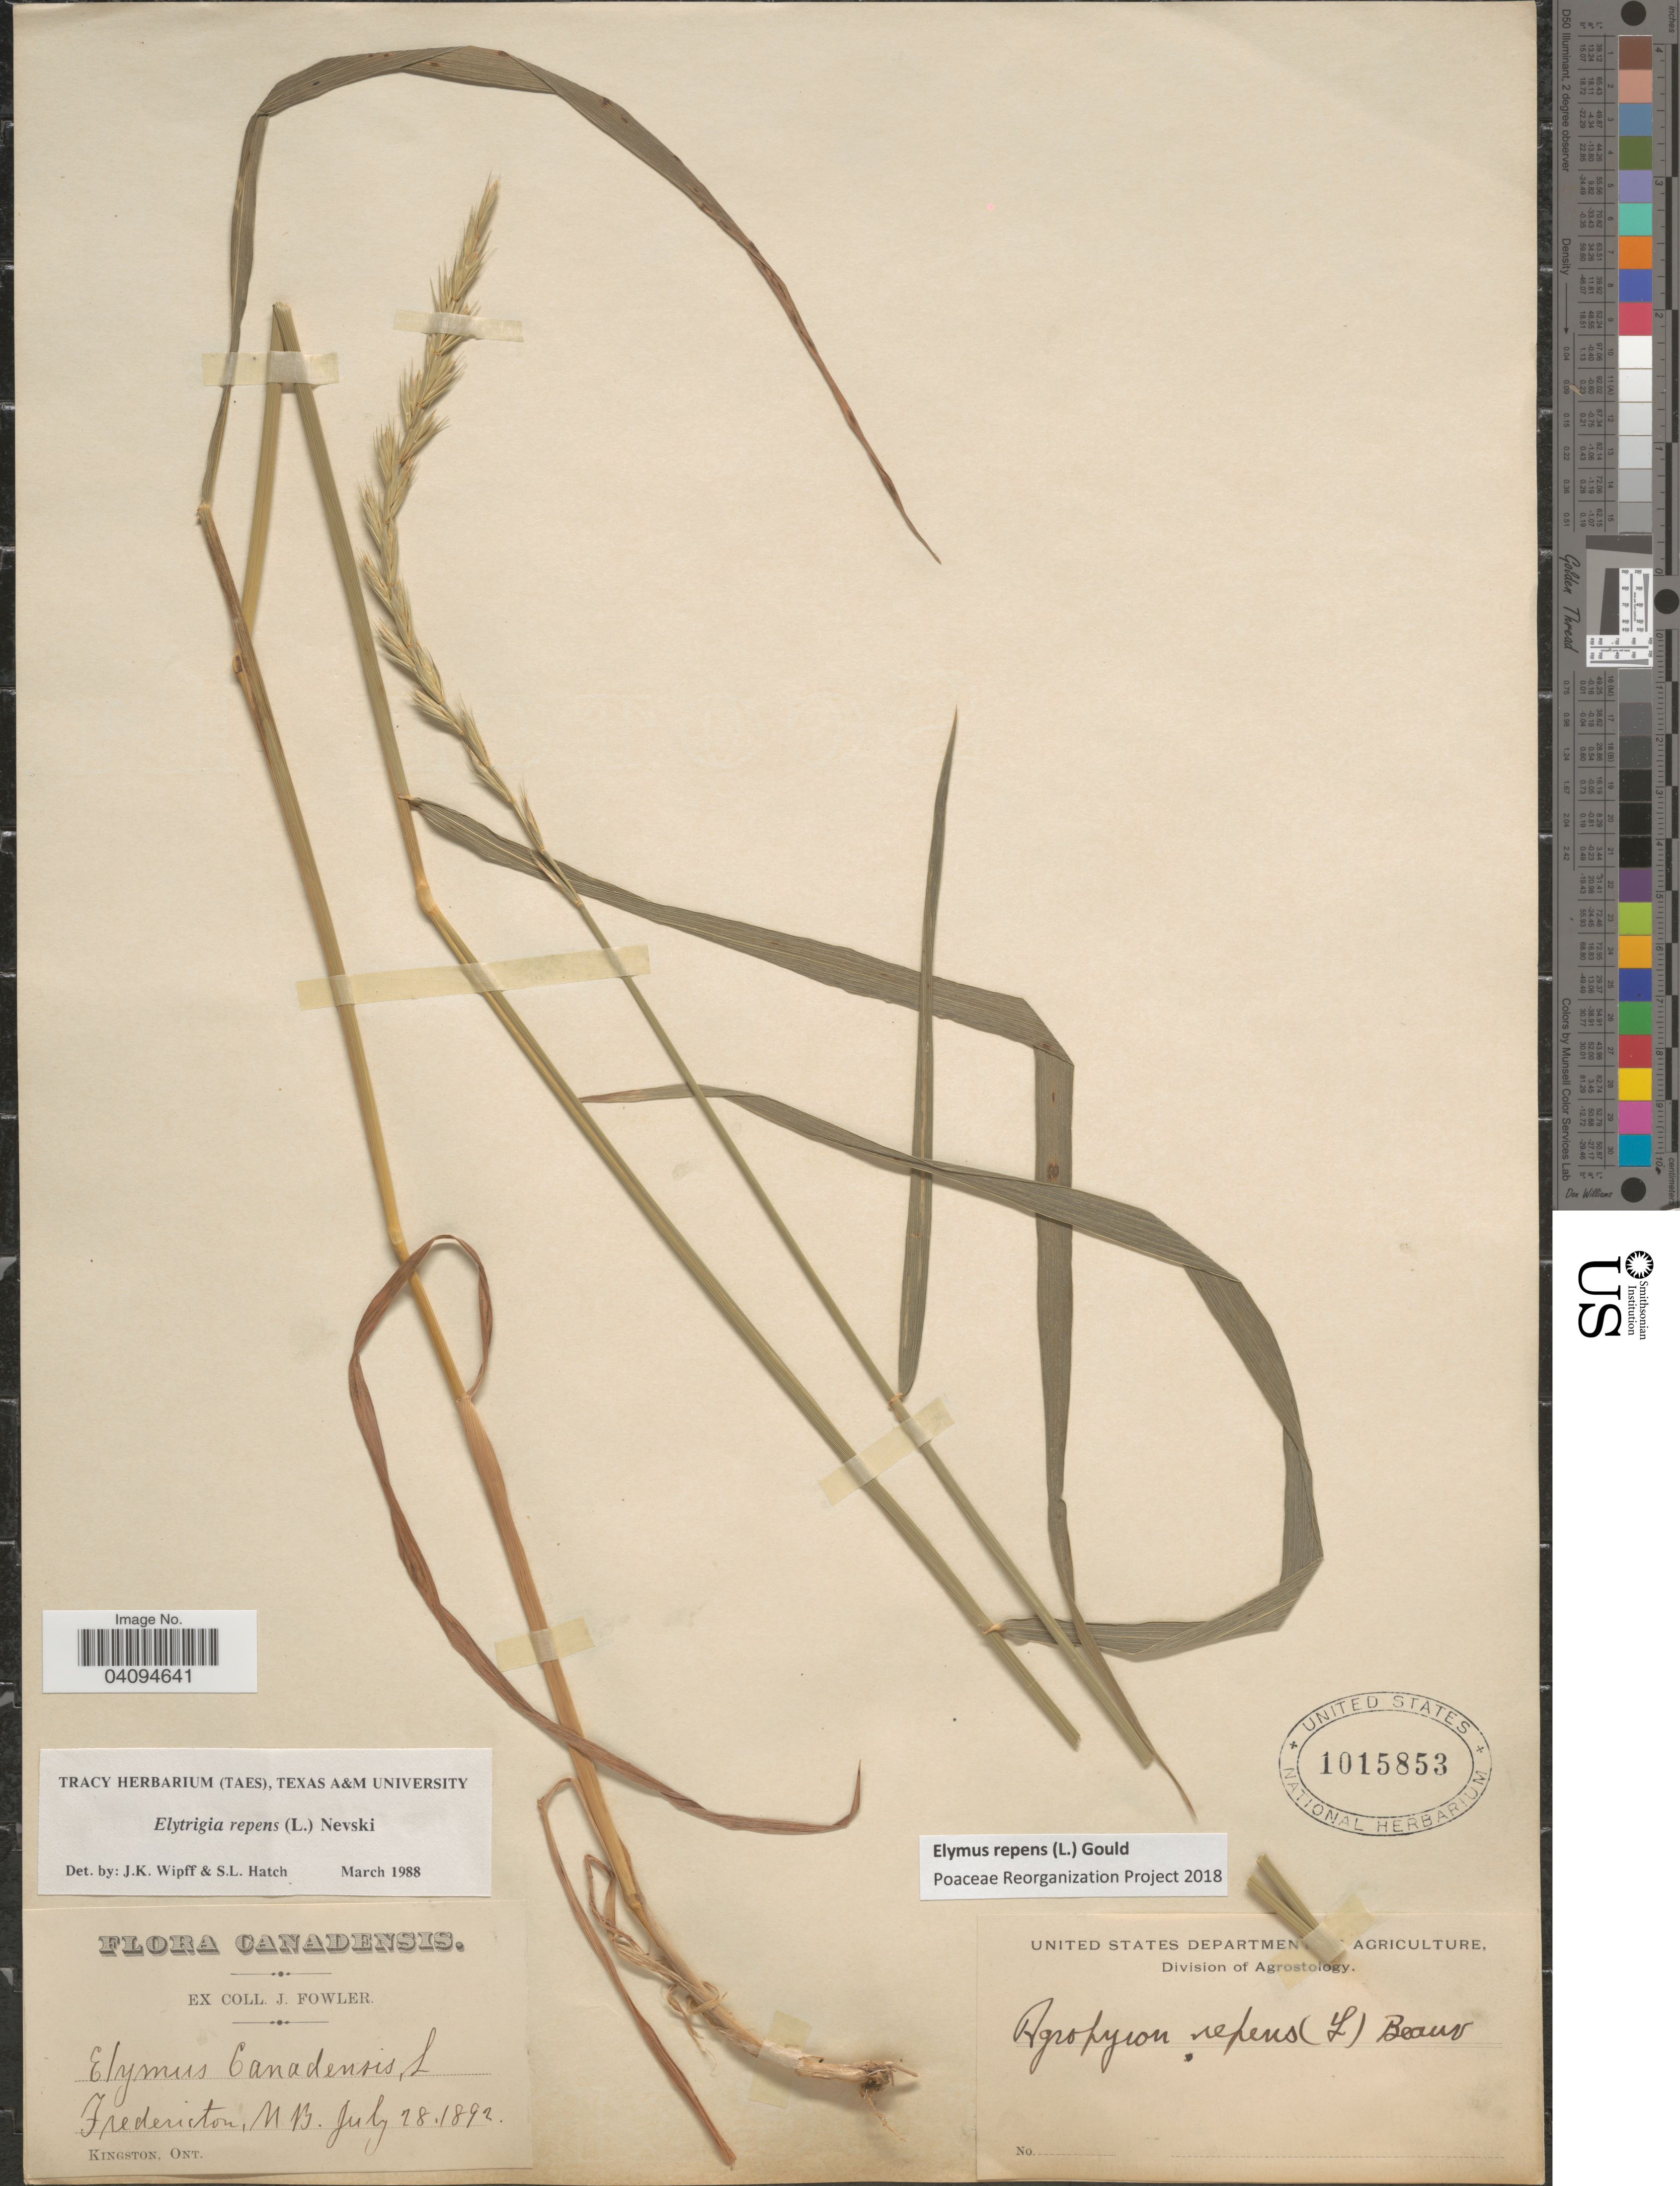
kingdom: Plantae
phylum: Tracheophyta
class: Liliopsida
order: Poales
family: Poaceae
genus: Elymus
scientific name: Elymus repens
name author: (L.) Gould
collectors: J. Fowler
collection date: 1892-07-28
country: Canada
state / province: New Brunswick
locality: Fredericton.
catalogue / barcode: US 1015853